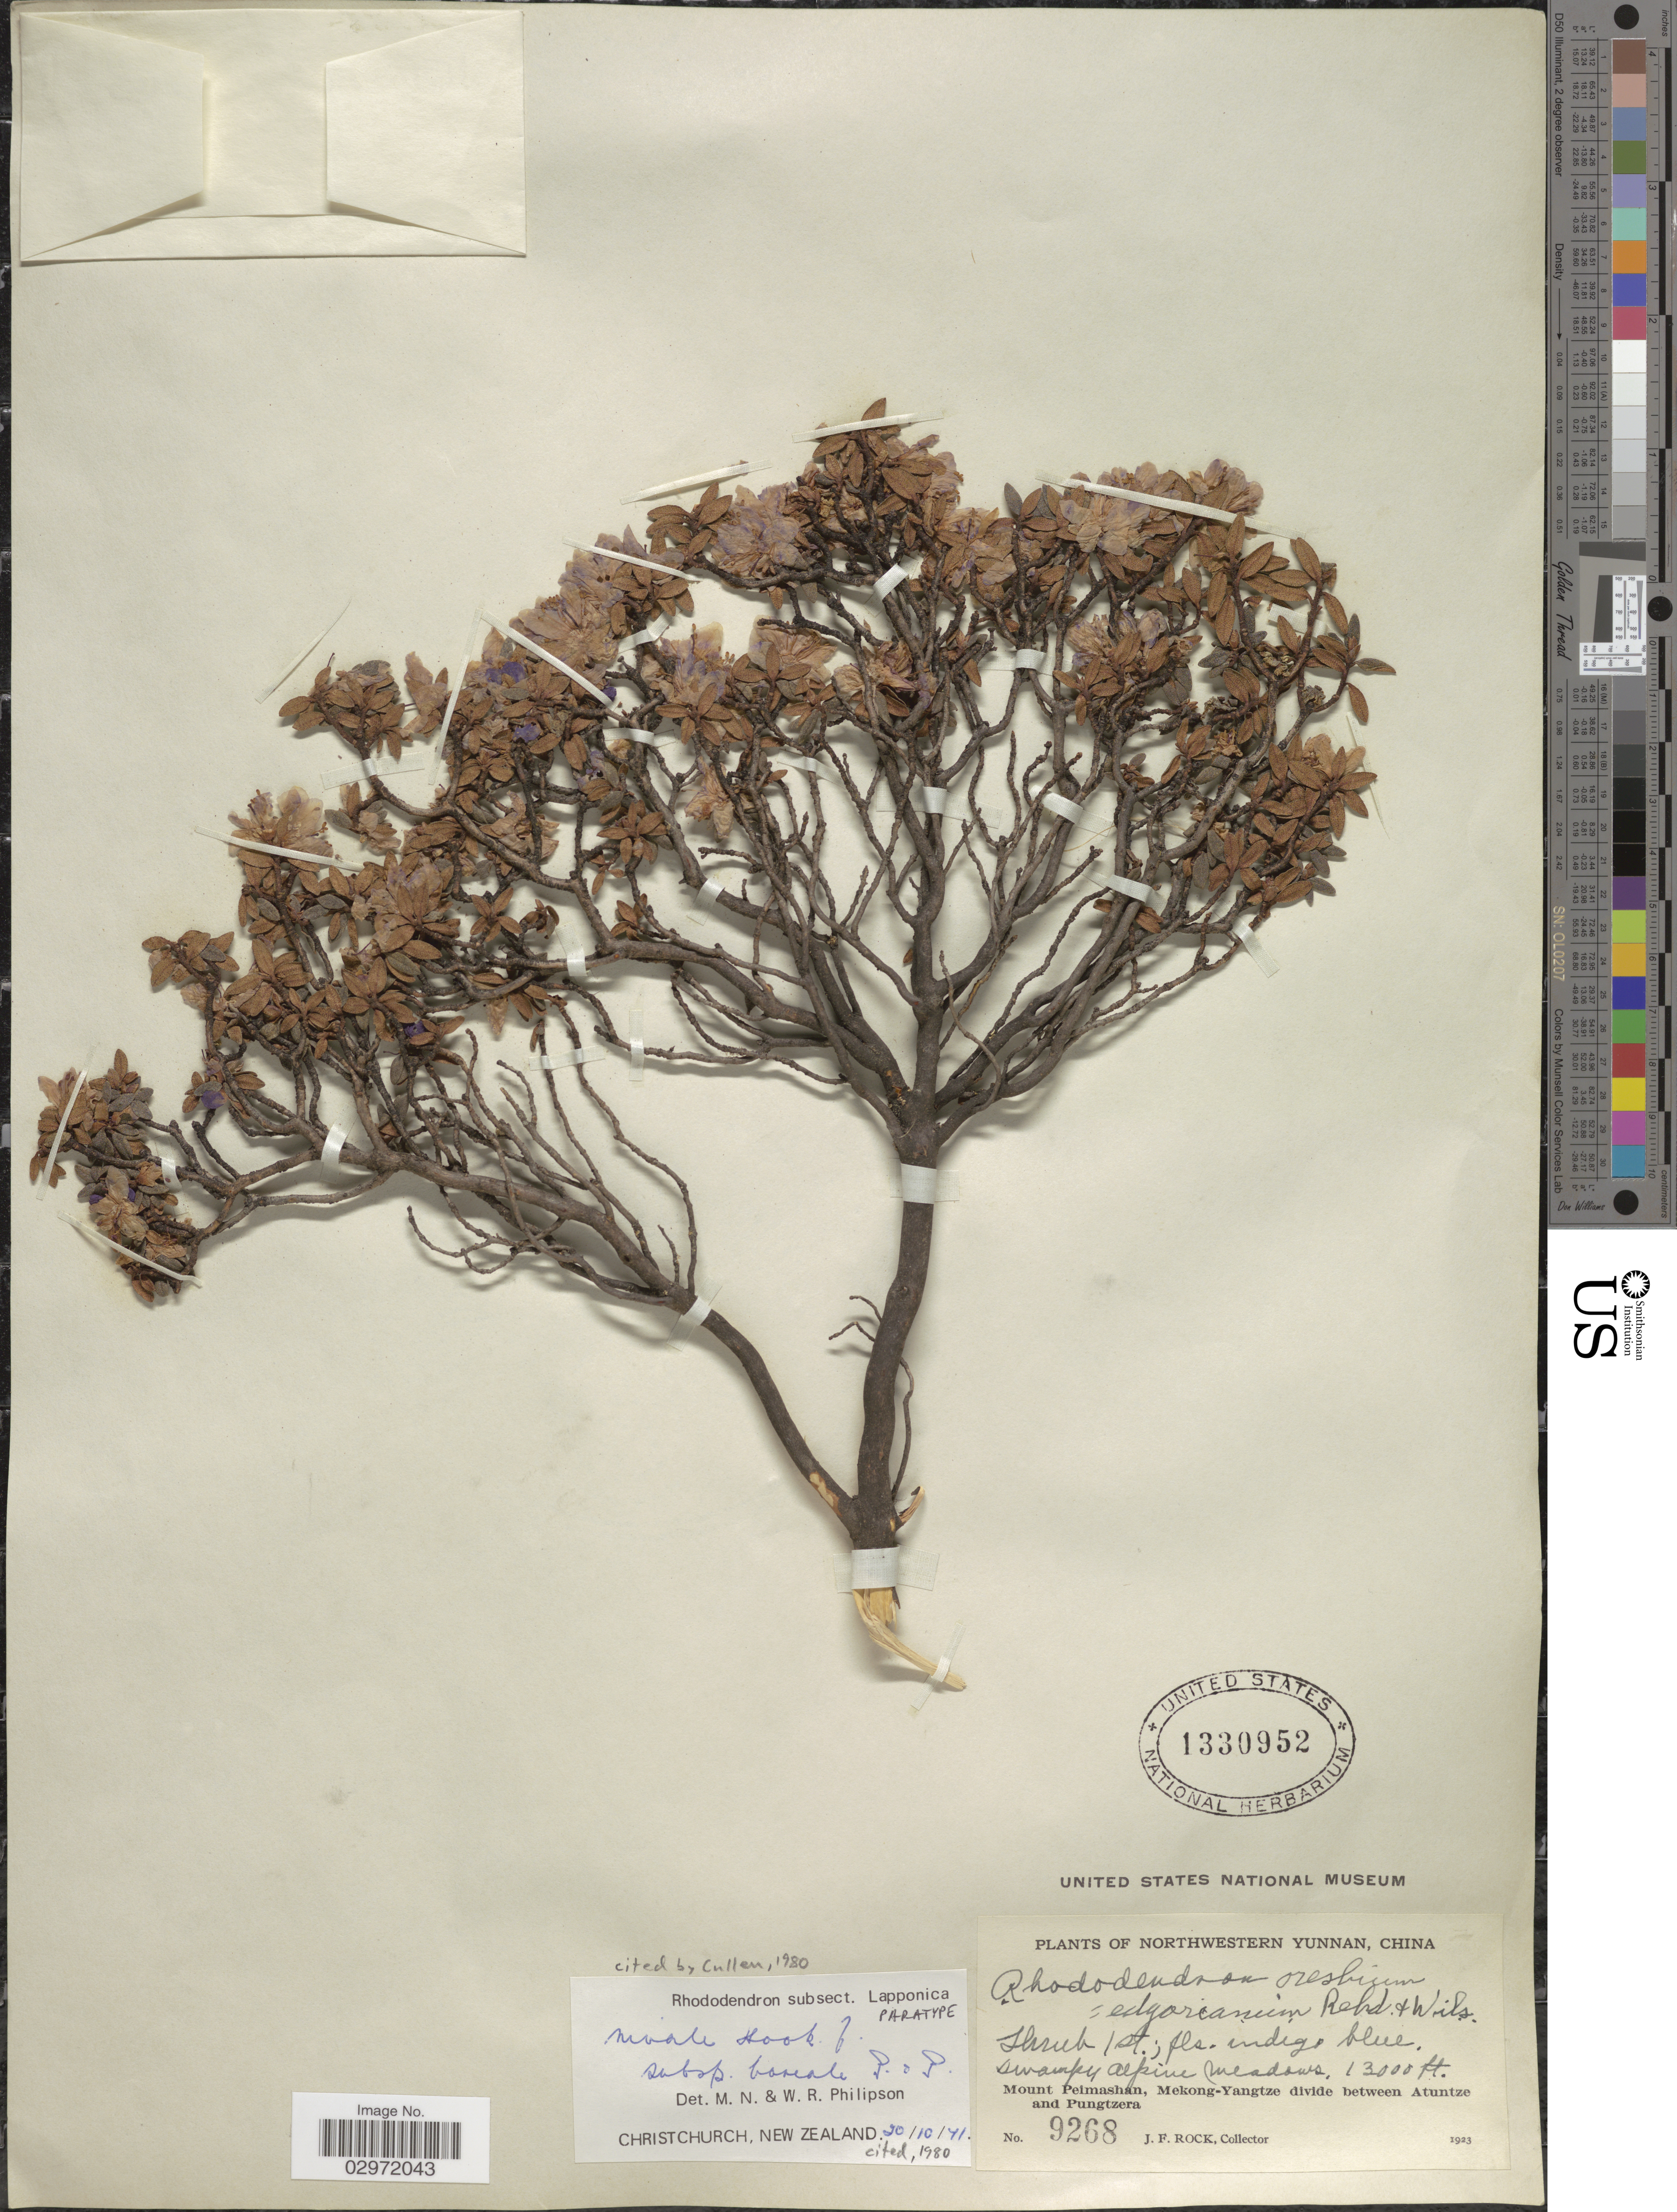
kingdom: Plantae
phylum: Tracheophyta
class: Magnoliopsida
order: Ericales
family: Ericaceae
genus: Rhododendron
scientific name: Rhododendron nivale subsp. boreale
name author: Philipson & M. N. Philipson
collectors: J. Rock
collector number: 9268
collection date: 1923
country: China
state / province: Yunnan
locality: Northwestern Yunnan. Swamp Alpine meadows. Mount Peimashan, Mekong-Yangtze divide between Atuntze and Pungtzera.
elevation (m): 3962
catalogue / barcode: US 1330952